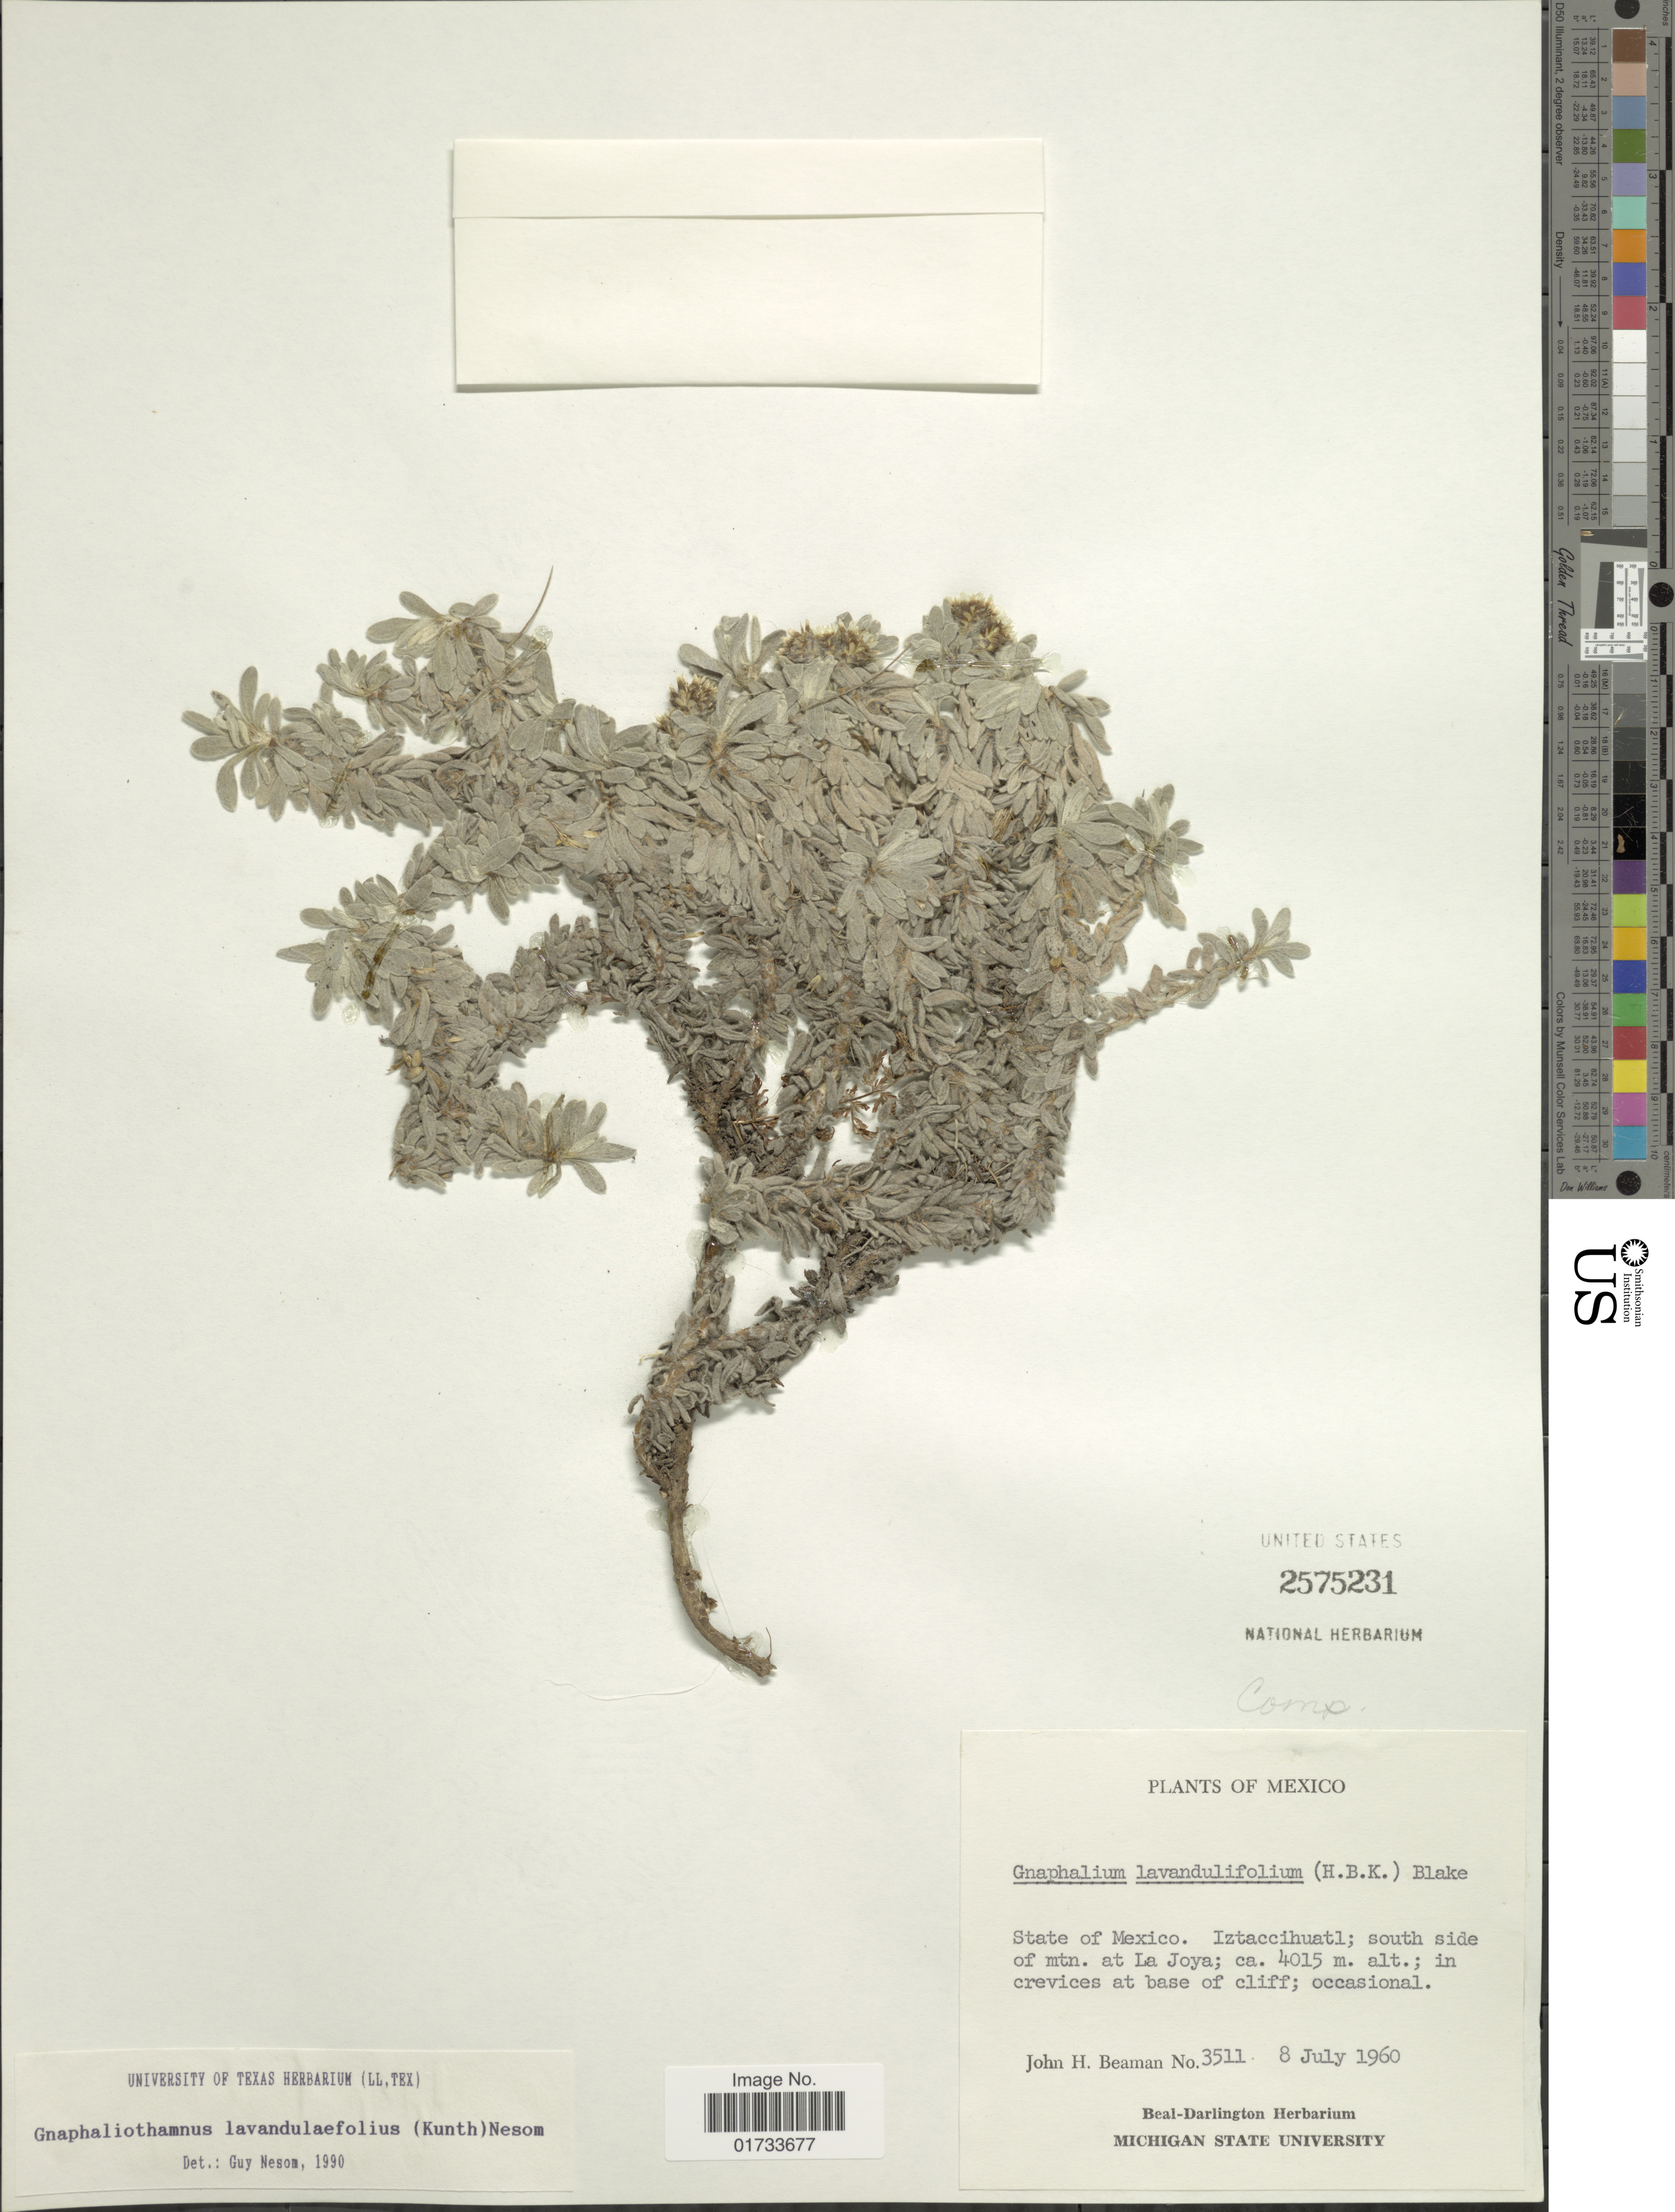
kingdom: Plantae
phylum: Tracheophyta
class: Magnoliopsida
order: Asterales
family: Asteraceae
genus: Chionolaena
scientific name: Chionolaena lavandulifolia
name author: (Kunth) Benth. & Hook.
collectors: J. H. Beaman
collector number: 3511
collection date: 1960-07-08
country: Mexico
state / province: México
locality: Iztaccihuatl; south side of mtn. at La Joya; in crevices at base of cliff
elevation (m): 4015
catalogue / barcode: US 2575231